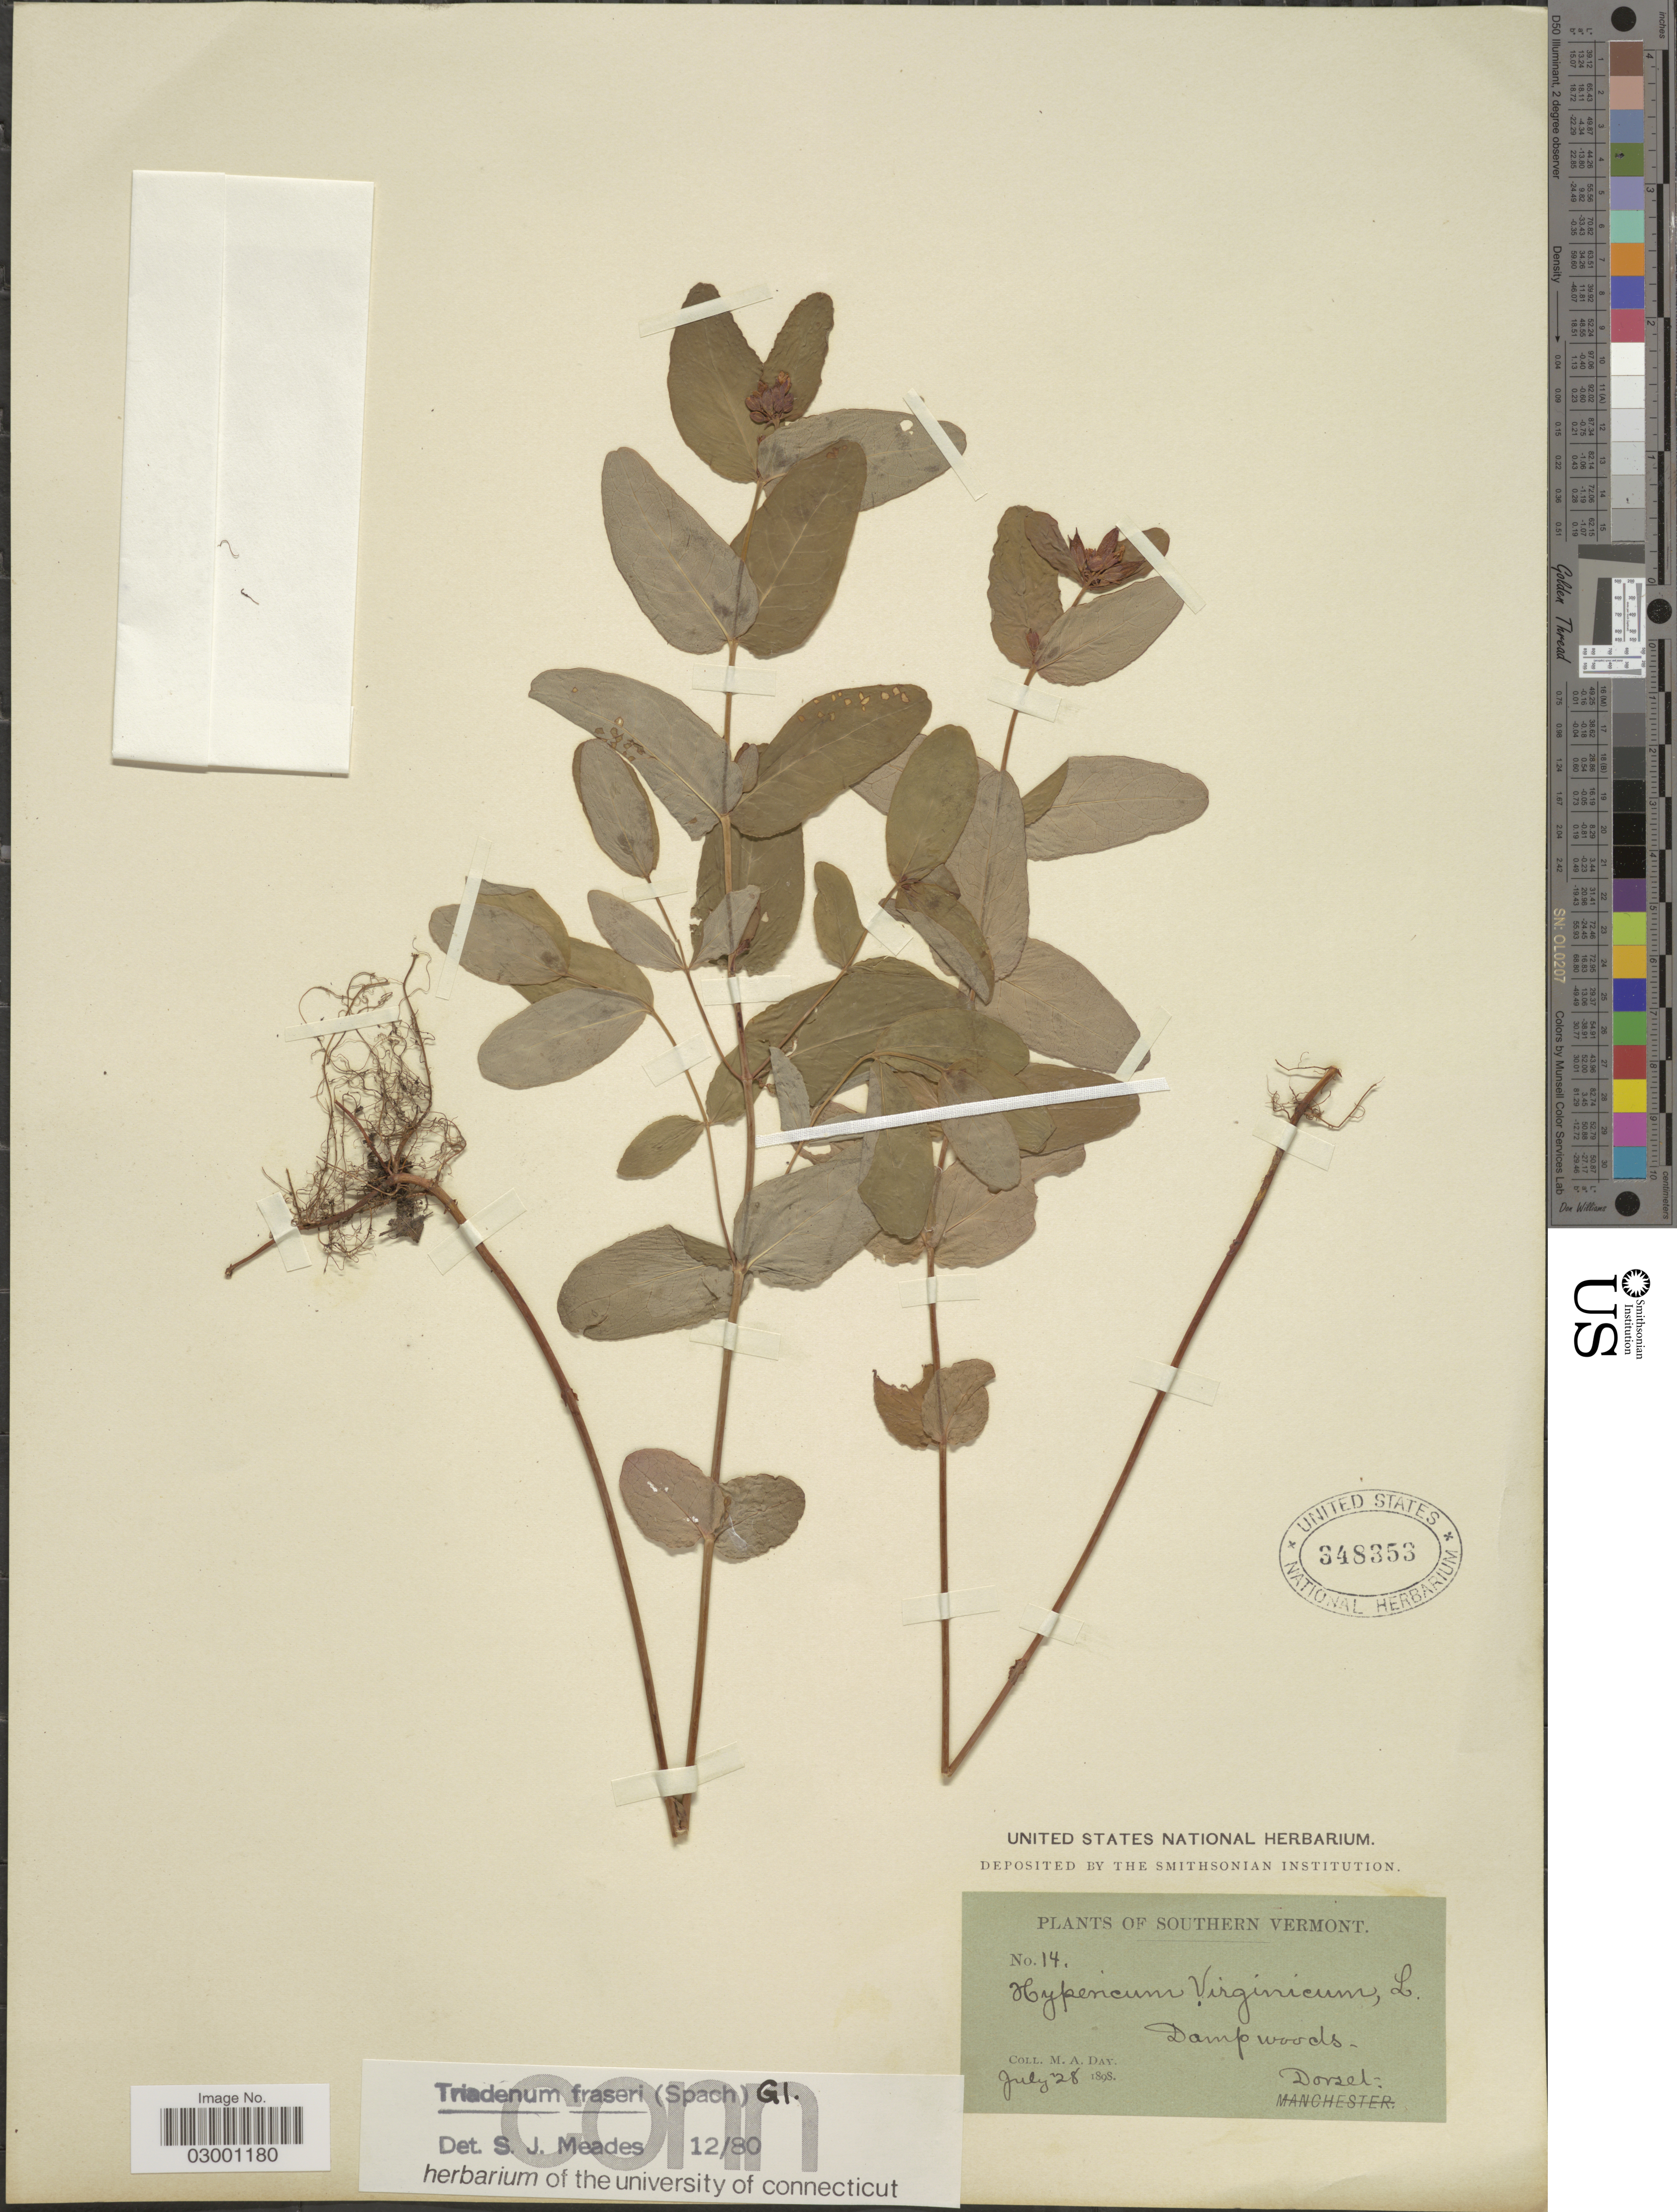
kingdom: Plantae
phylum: Tracheophyta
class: Magnoliopsida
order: Malpighiales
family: Hypericaceae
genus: Hypericum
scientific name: Hypericum fraseri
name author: Steud.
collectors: M. Day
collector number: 14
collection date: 1898-07-28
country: United States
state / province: Vermont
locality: Southern Vermont, Dampwoods, Dorset.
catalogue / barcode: US 348353